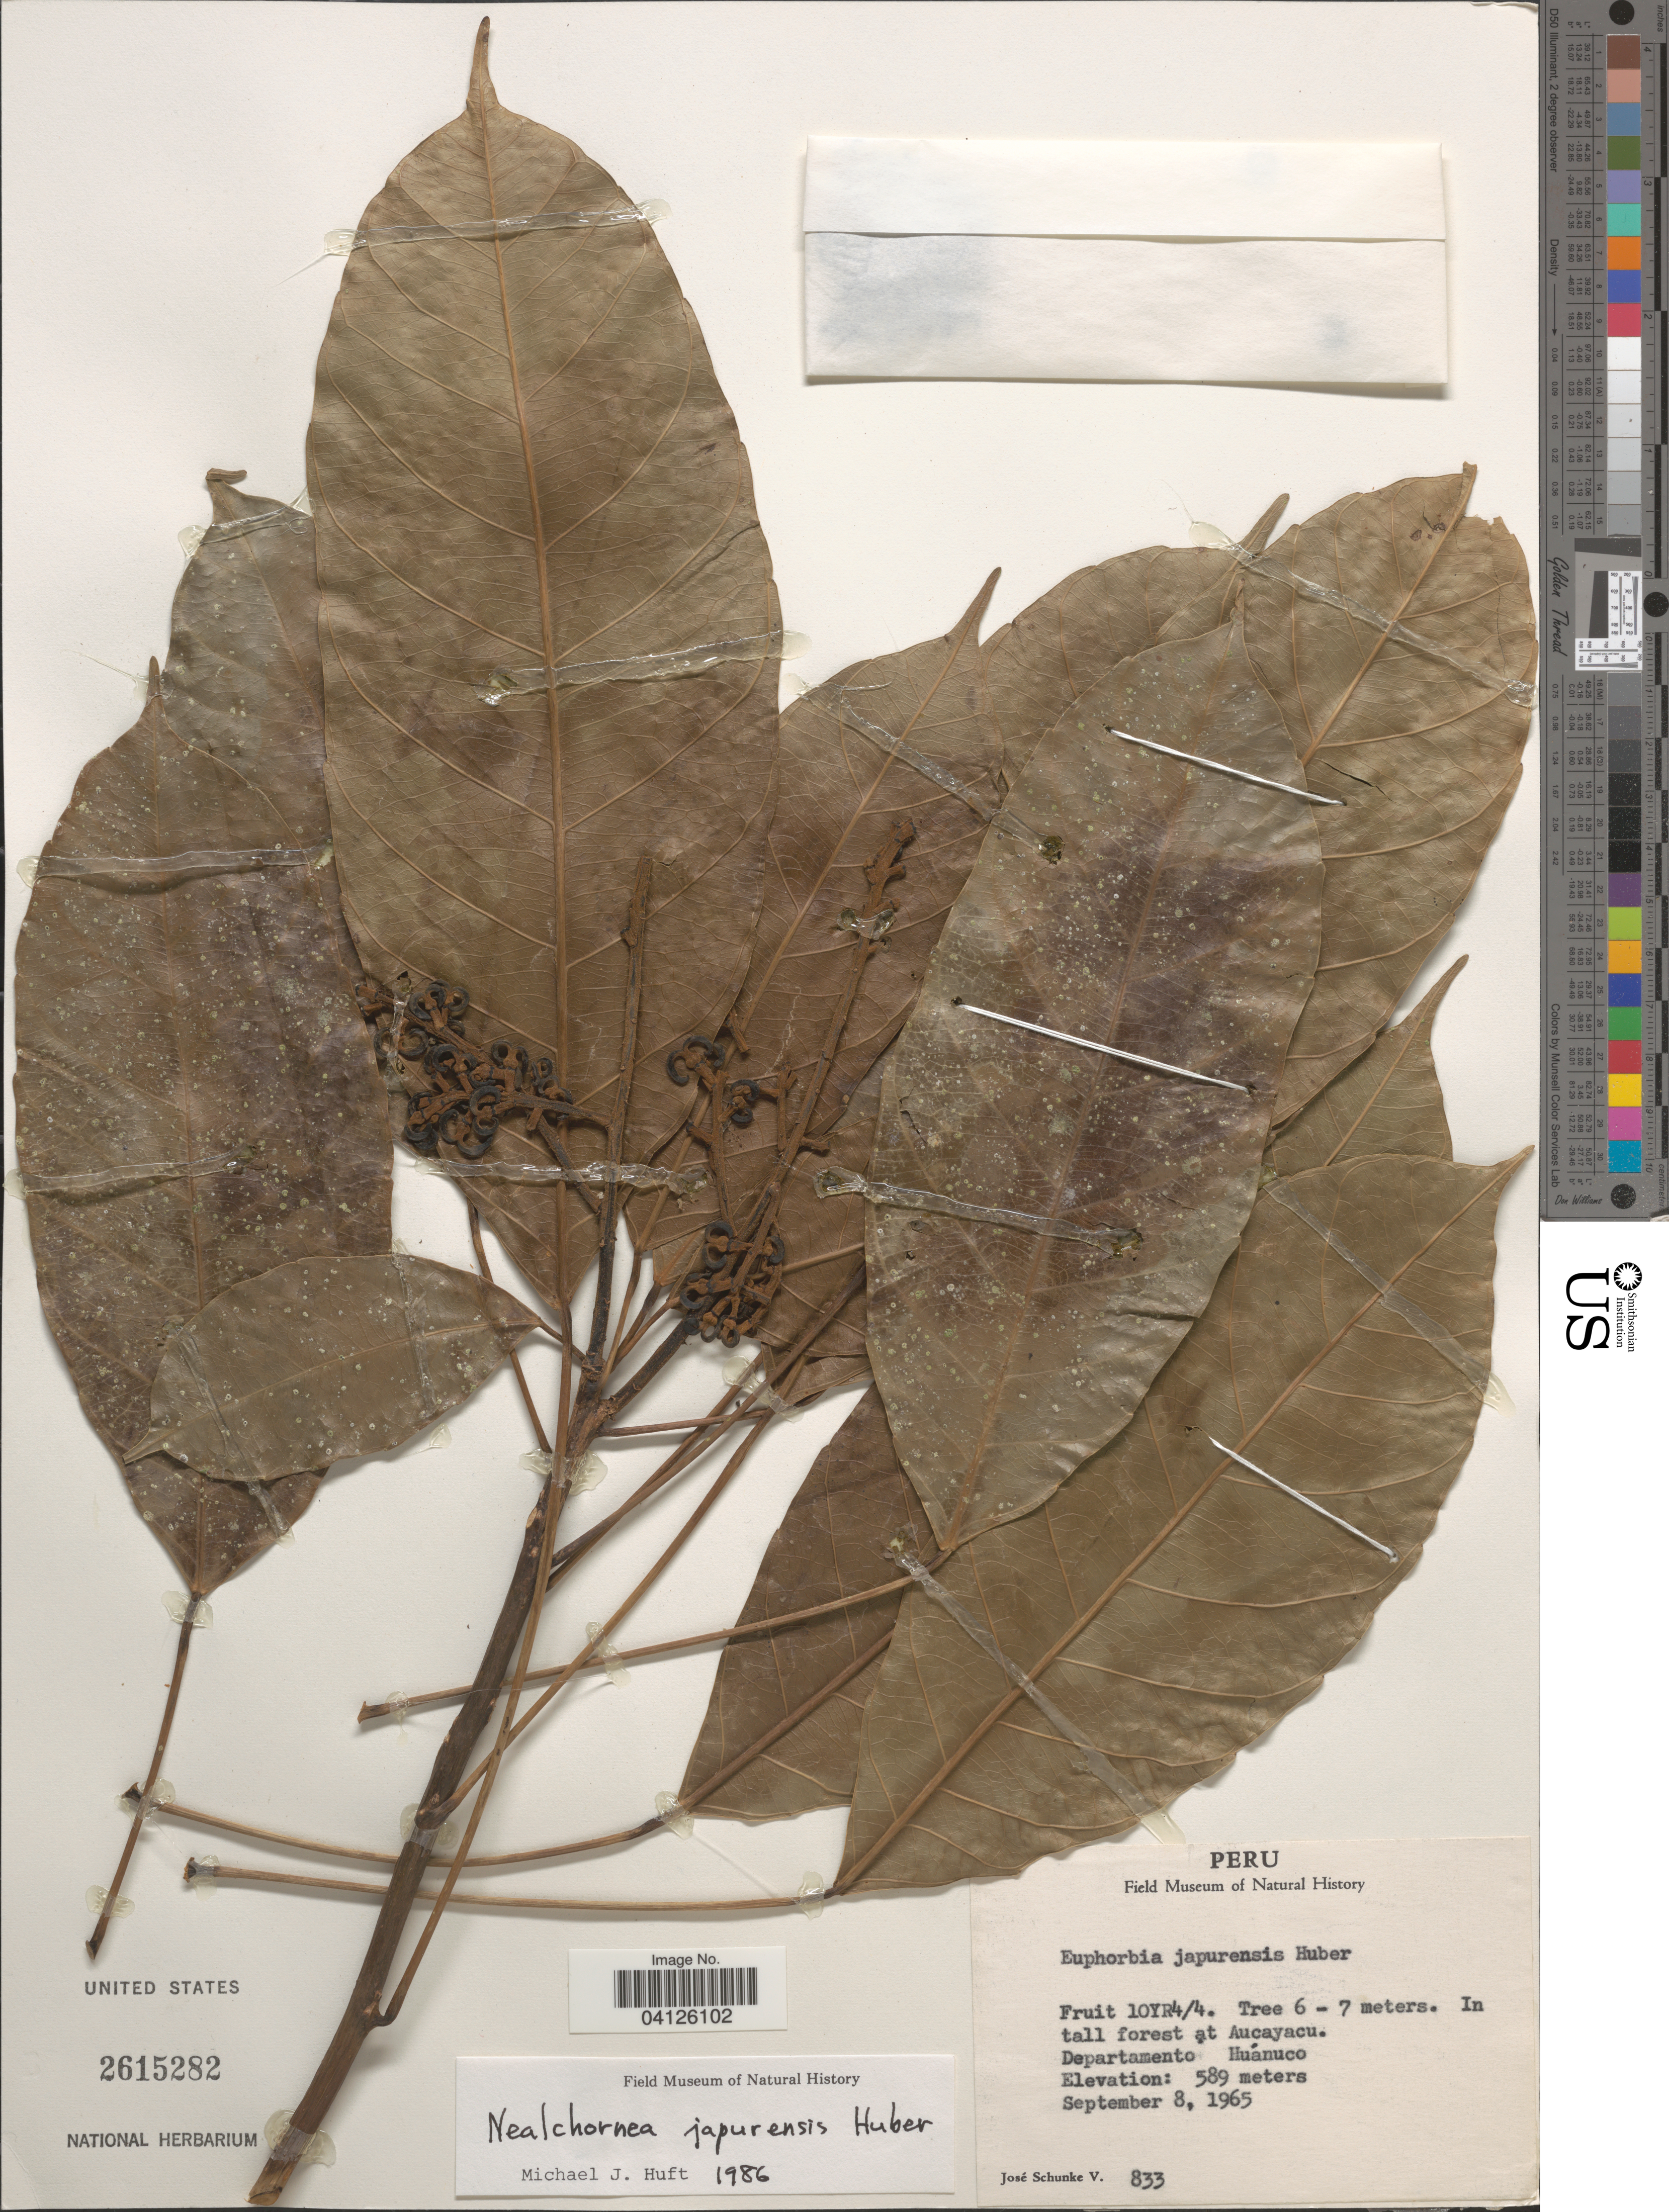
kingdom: Plantae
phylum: Tracheophyta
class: Magnoliopsida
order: Malpighiales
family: Euphorbiaceae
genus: Nealchornea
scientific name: Nealchornea yapurensis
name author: Huber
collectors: J. Schunke Vigo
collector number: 833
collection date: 1965-09-08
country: Peru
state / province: Huánuco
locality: Departamento Huánuco. In tall forest at Aucayacu.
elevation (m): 589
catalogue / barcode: US 2615282